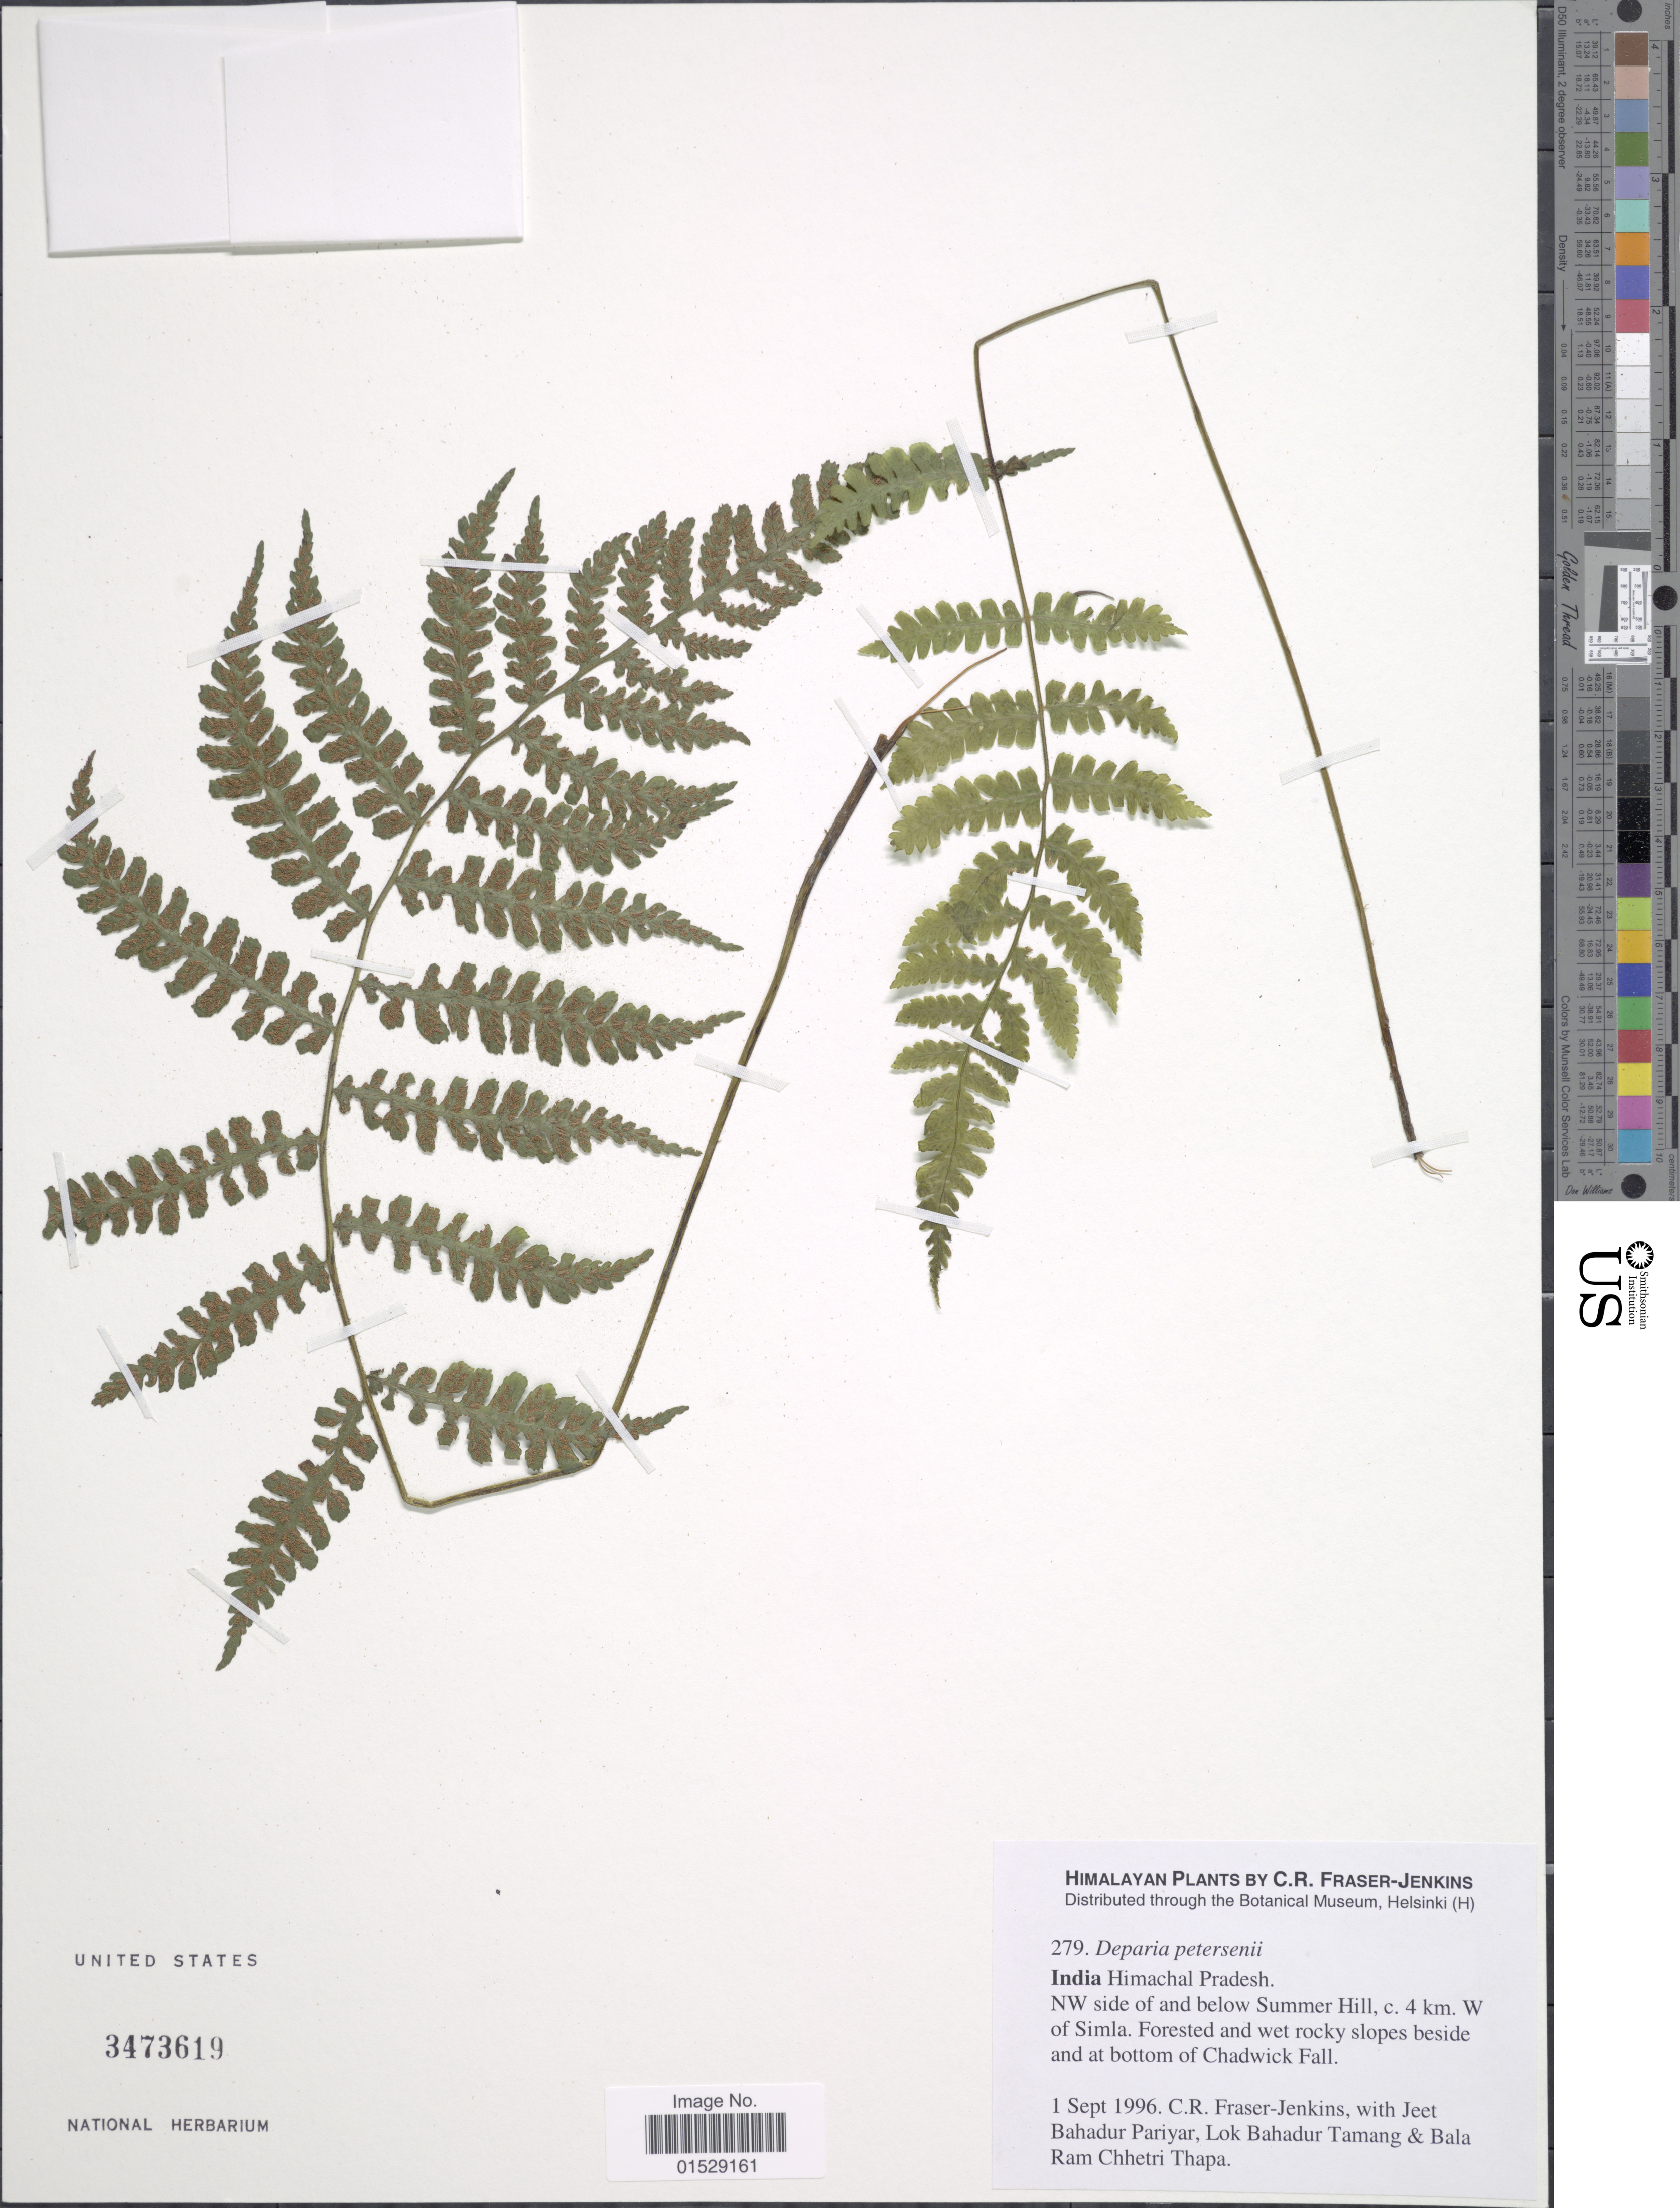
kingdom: Plantae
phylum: Tracheophyta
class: Polypodiopsida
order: Polypodiales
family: Athyriaceae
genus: Deparia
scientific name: Deparia petersenii var. petersenii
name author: (Kunze) M. Kato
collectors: C. R. Fraser-Jenkins, J. Pariyar, L. Tamang & L. Tamang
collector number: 279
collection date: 1996-09-01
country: India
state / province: Himachal Pradesh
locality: Himalaya, India, Himachal Pradesh, NW side of and below Summer Hill, c. 4 km. W of Simla, forested and wet rocky slopes beside and at bottom of Chadwick Fall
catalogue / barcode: US 3473619